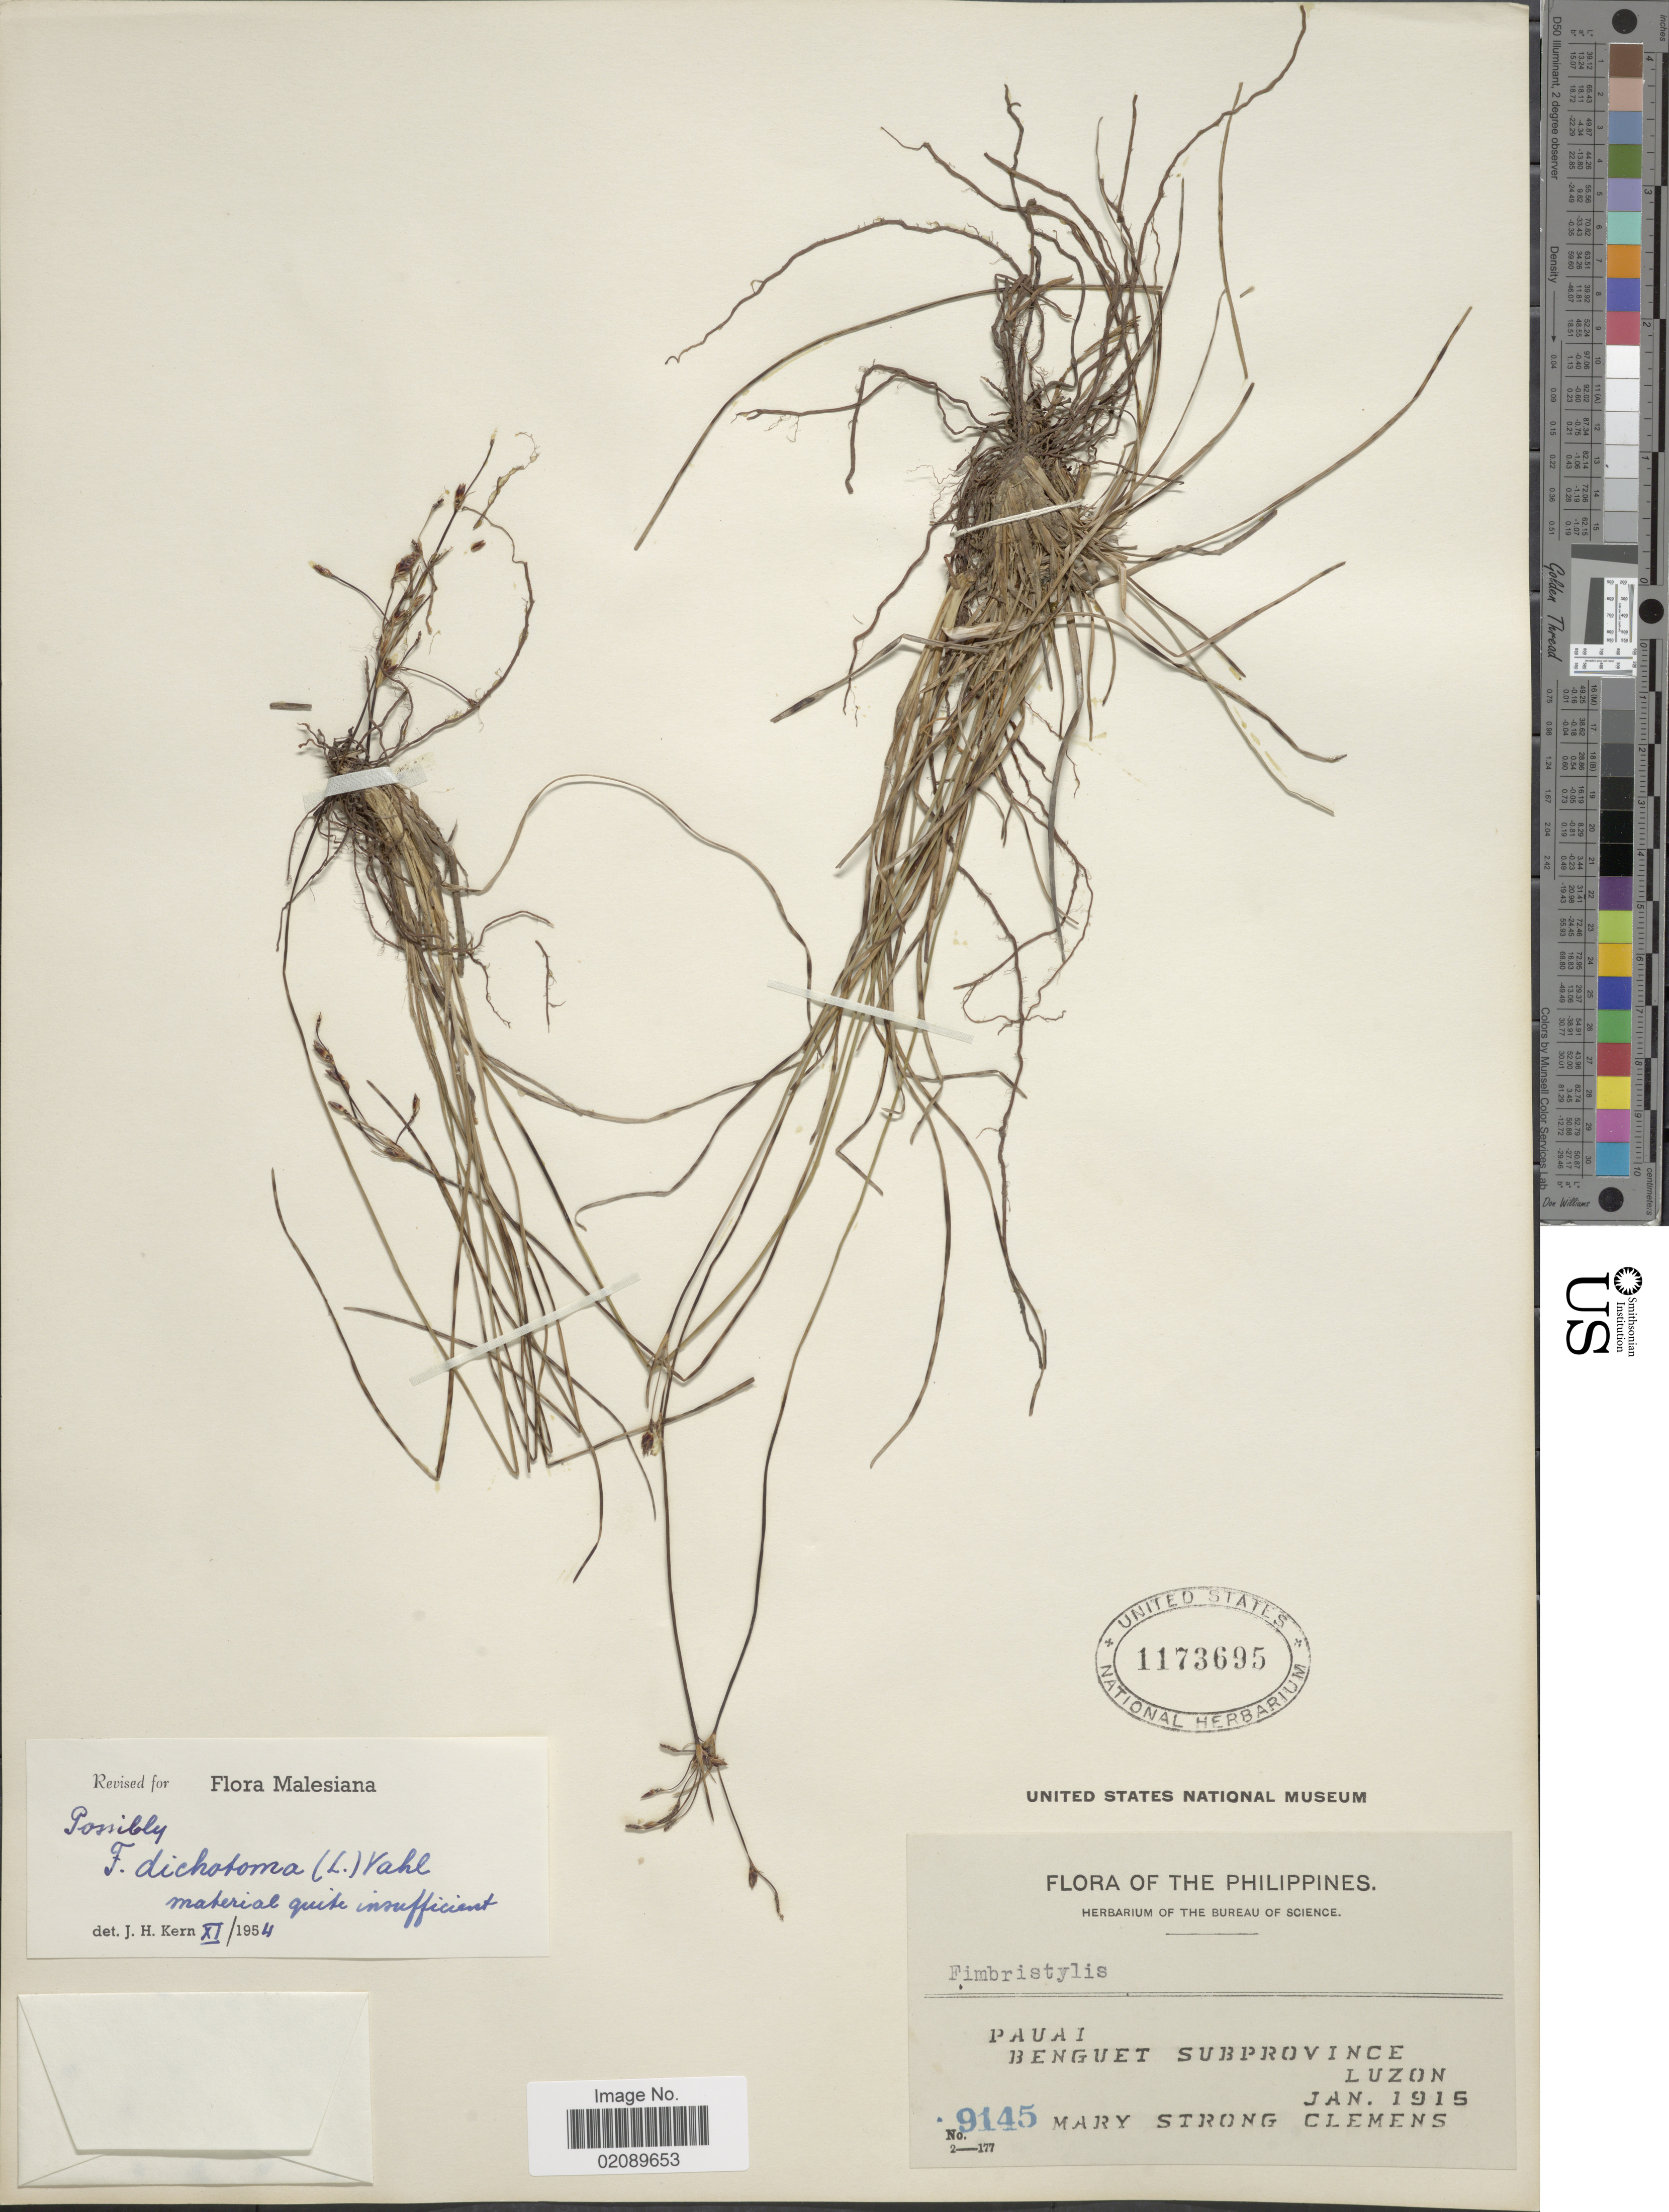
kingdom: Plantae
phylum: Tracheophyta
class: Liliopsida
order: Poales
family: Cyperaceae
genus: Fimbristylis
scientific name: Fimbristylis dichotoma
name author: (L.) Vahl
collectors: M. S. Clemens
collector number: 9145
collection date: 1915-01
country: Philippines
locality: Pauai, Benguet Subprovince, Luzon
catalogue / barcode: US 1173695